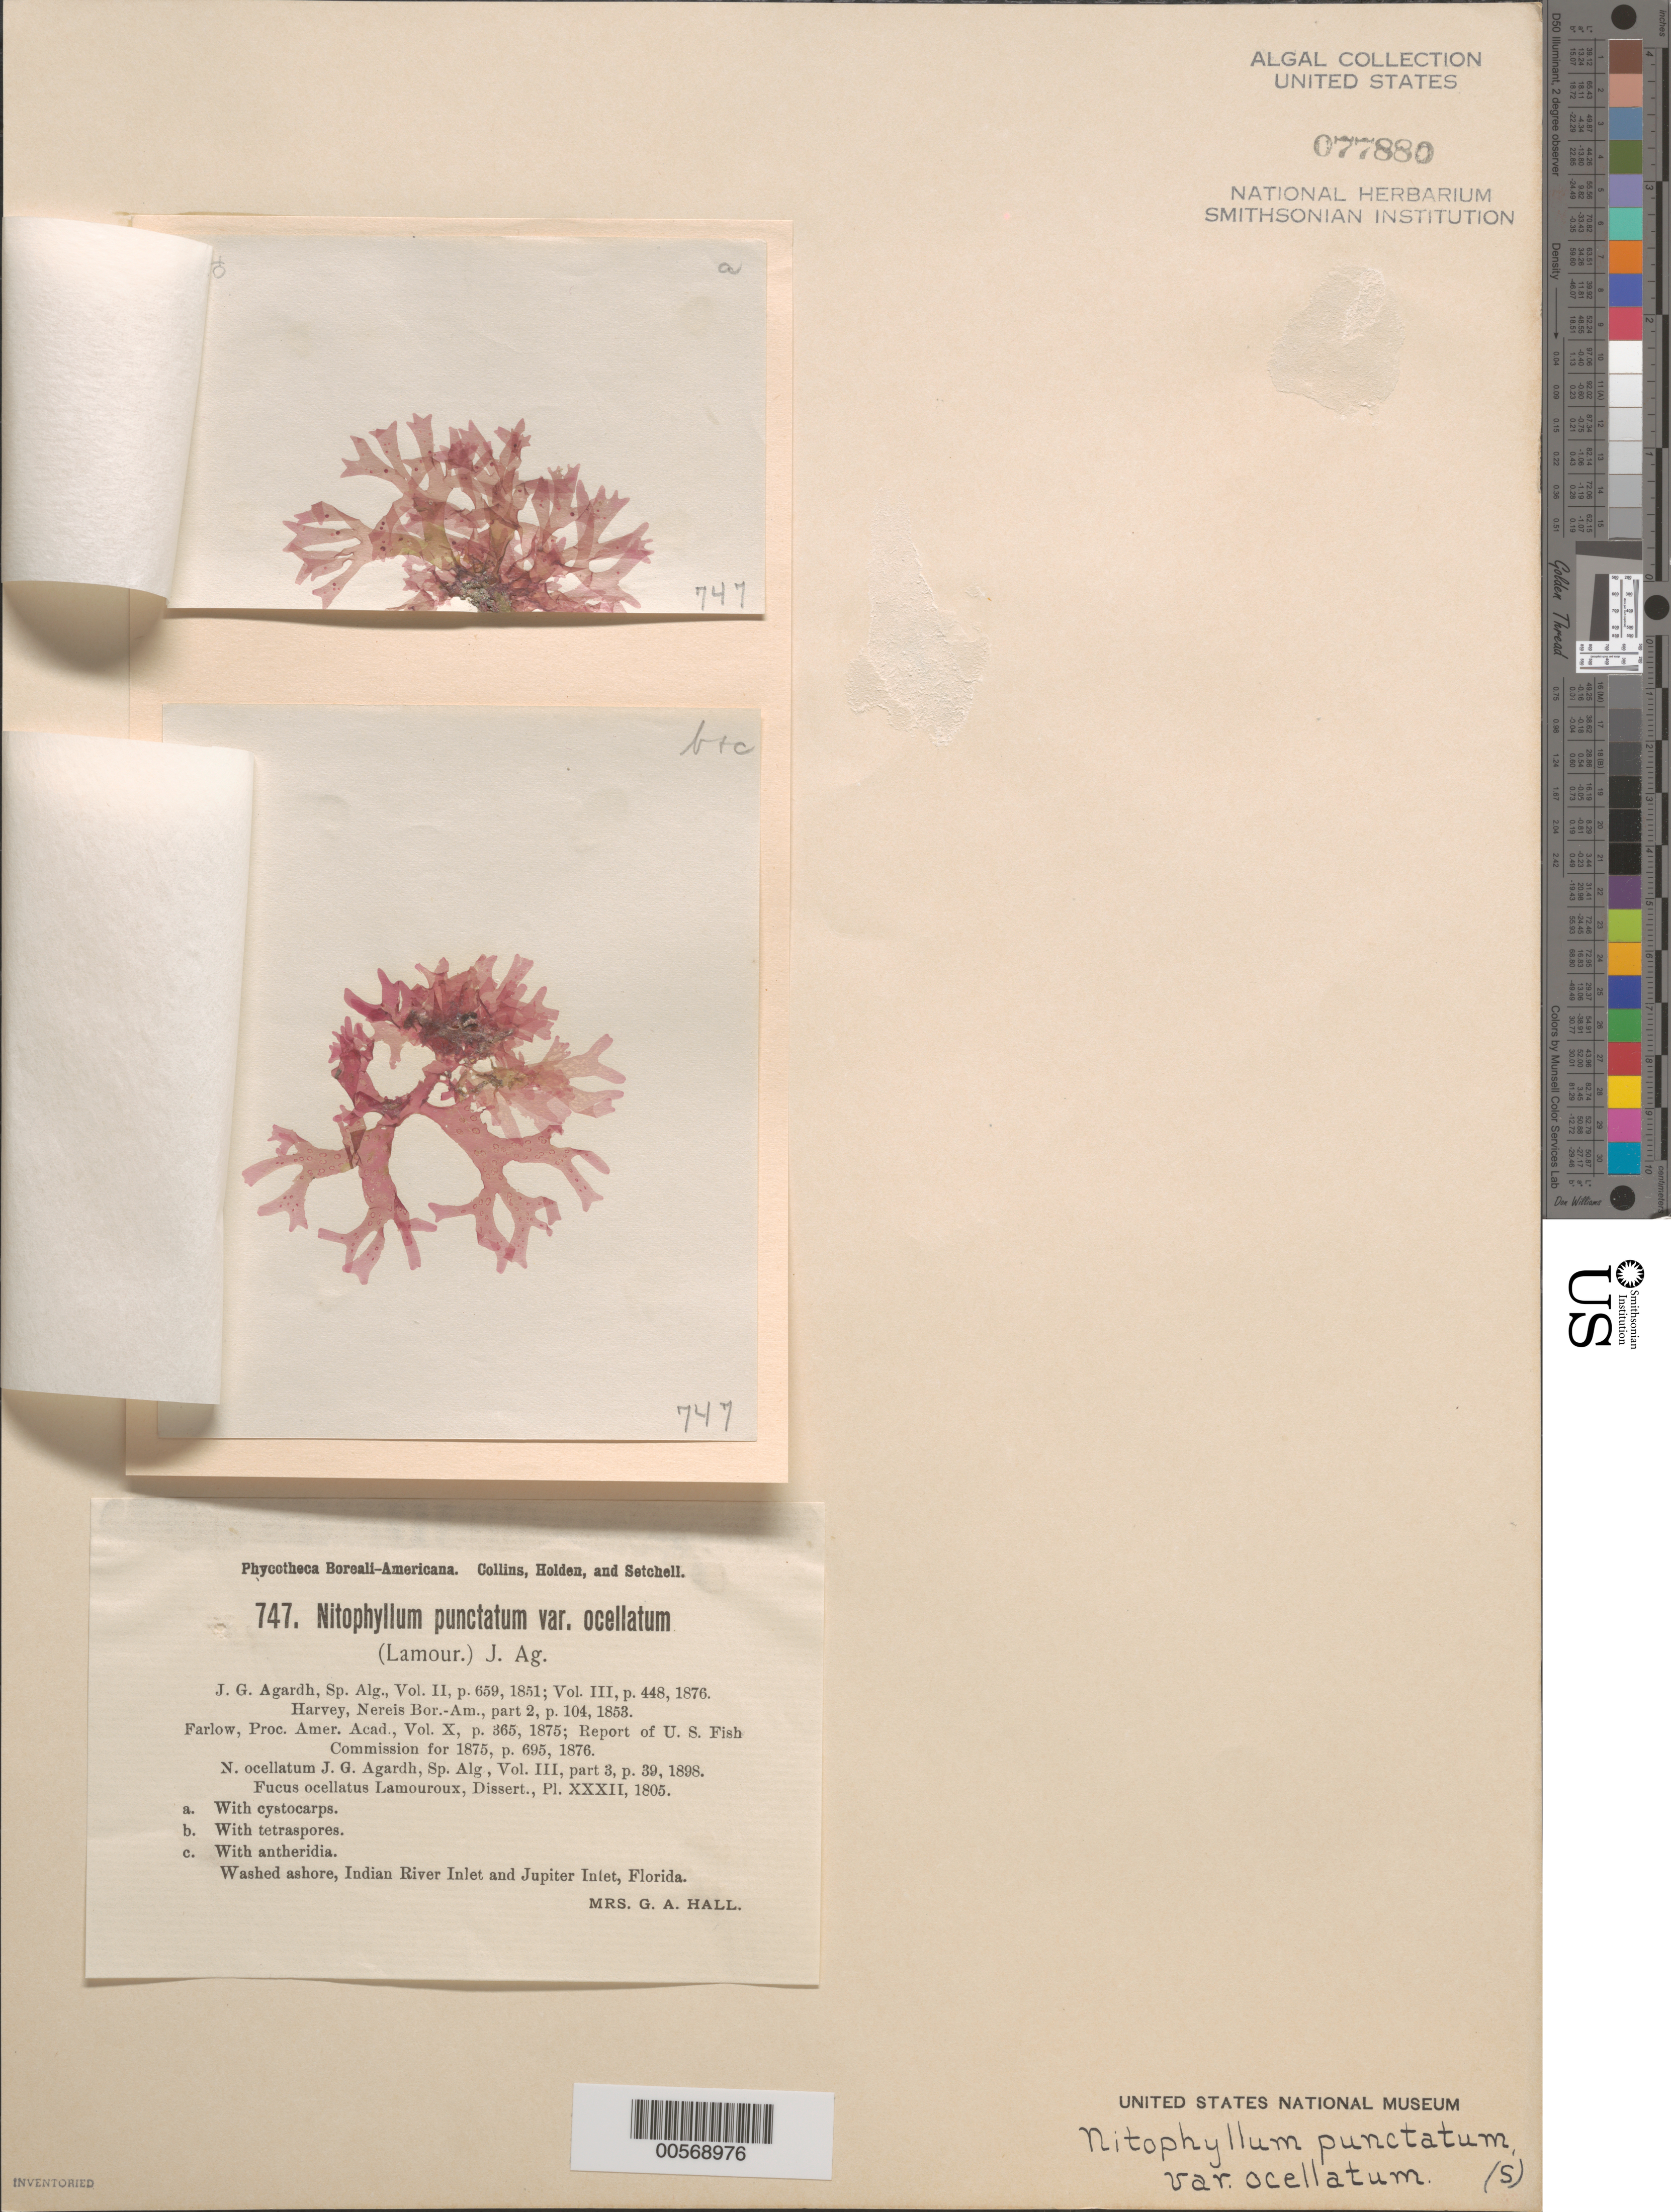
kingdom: Plantae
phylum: Rhodophyta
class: Florideophyceae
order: Ceramiales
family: Delesseriaceae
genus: Nitophyllum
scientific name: Nitophyllum punctatum var. ocellatum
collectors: Mrs. Hall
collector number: PB-A 747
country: United States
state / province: Florida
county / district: Palm Beach County / Saint Lucie County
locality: Jupiter Inlet and Indian River inlet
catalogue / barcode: US 77880